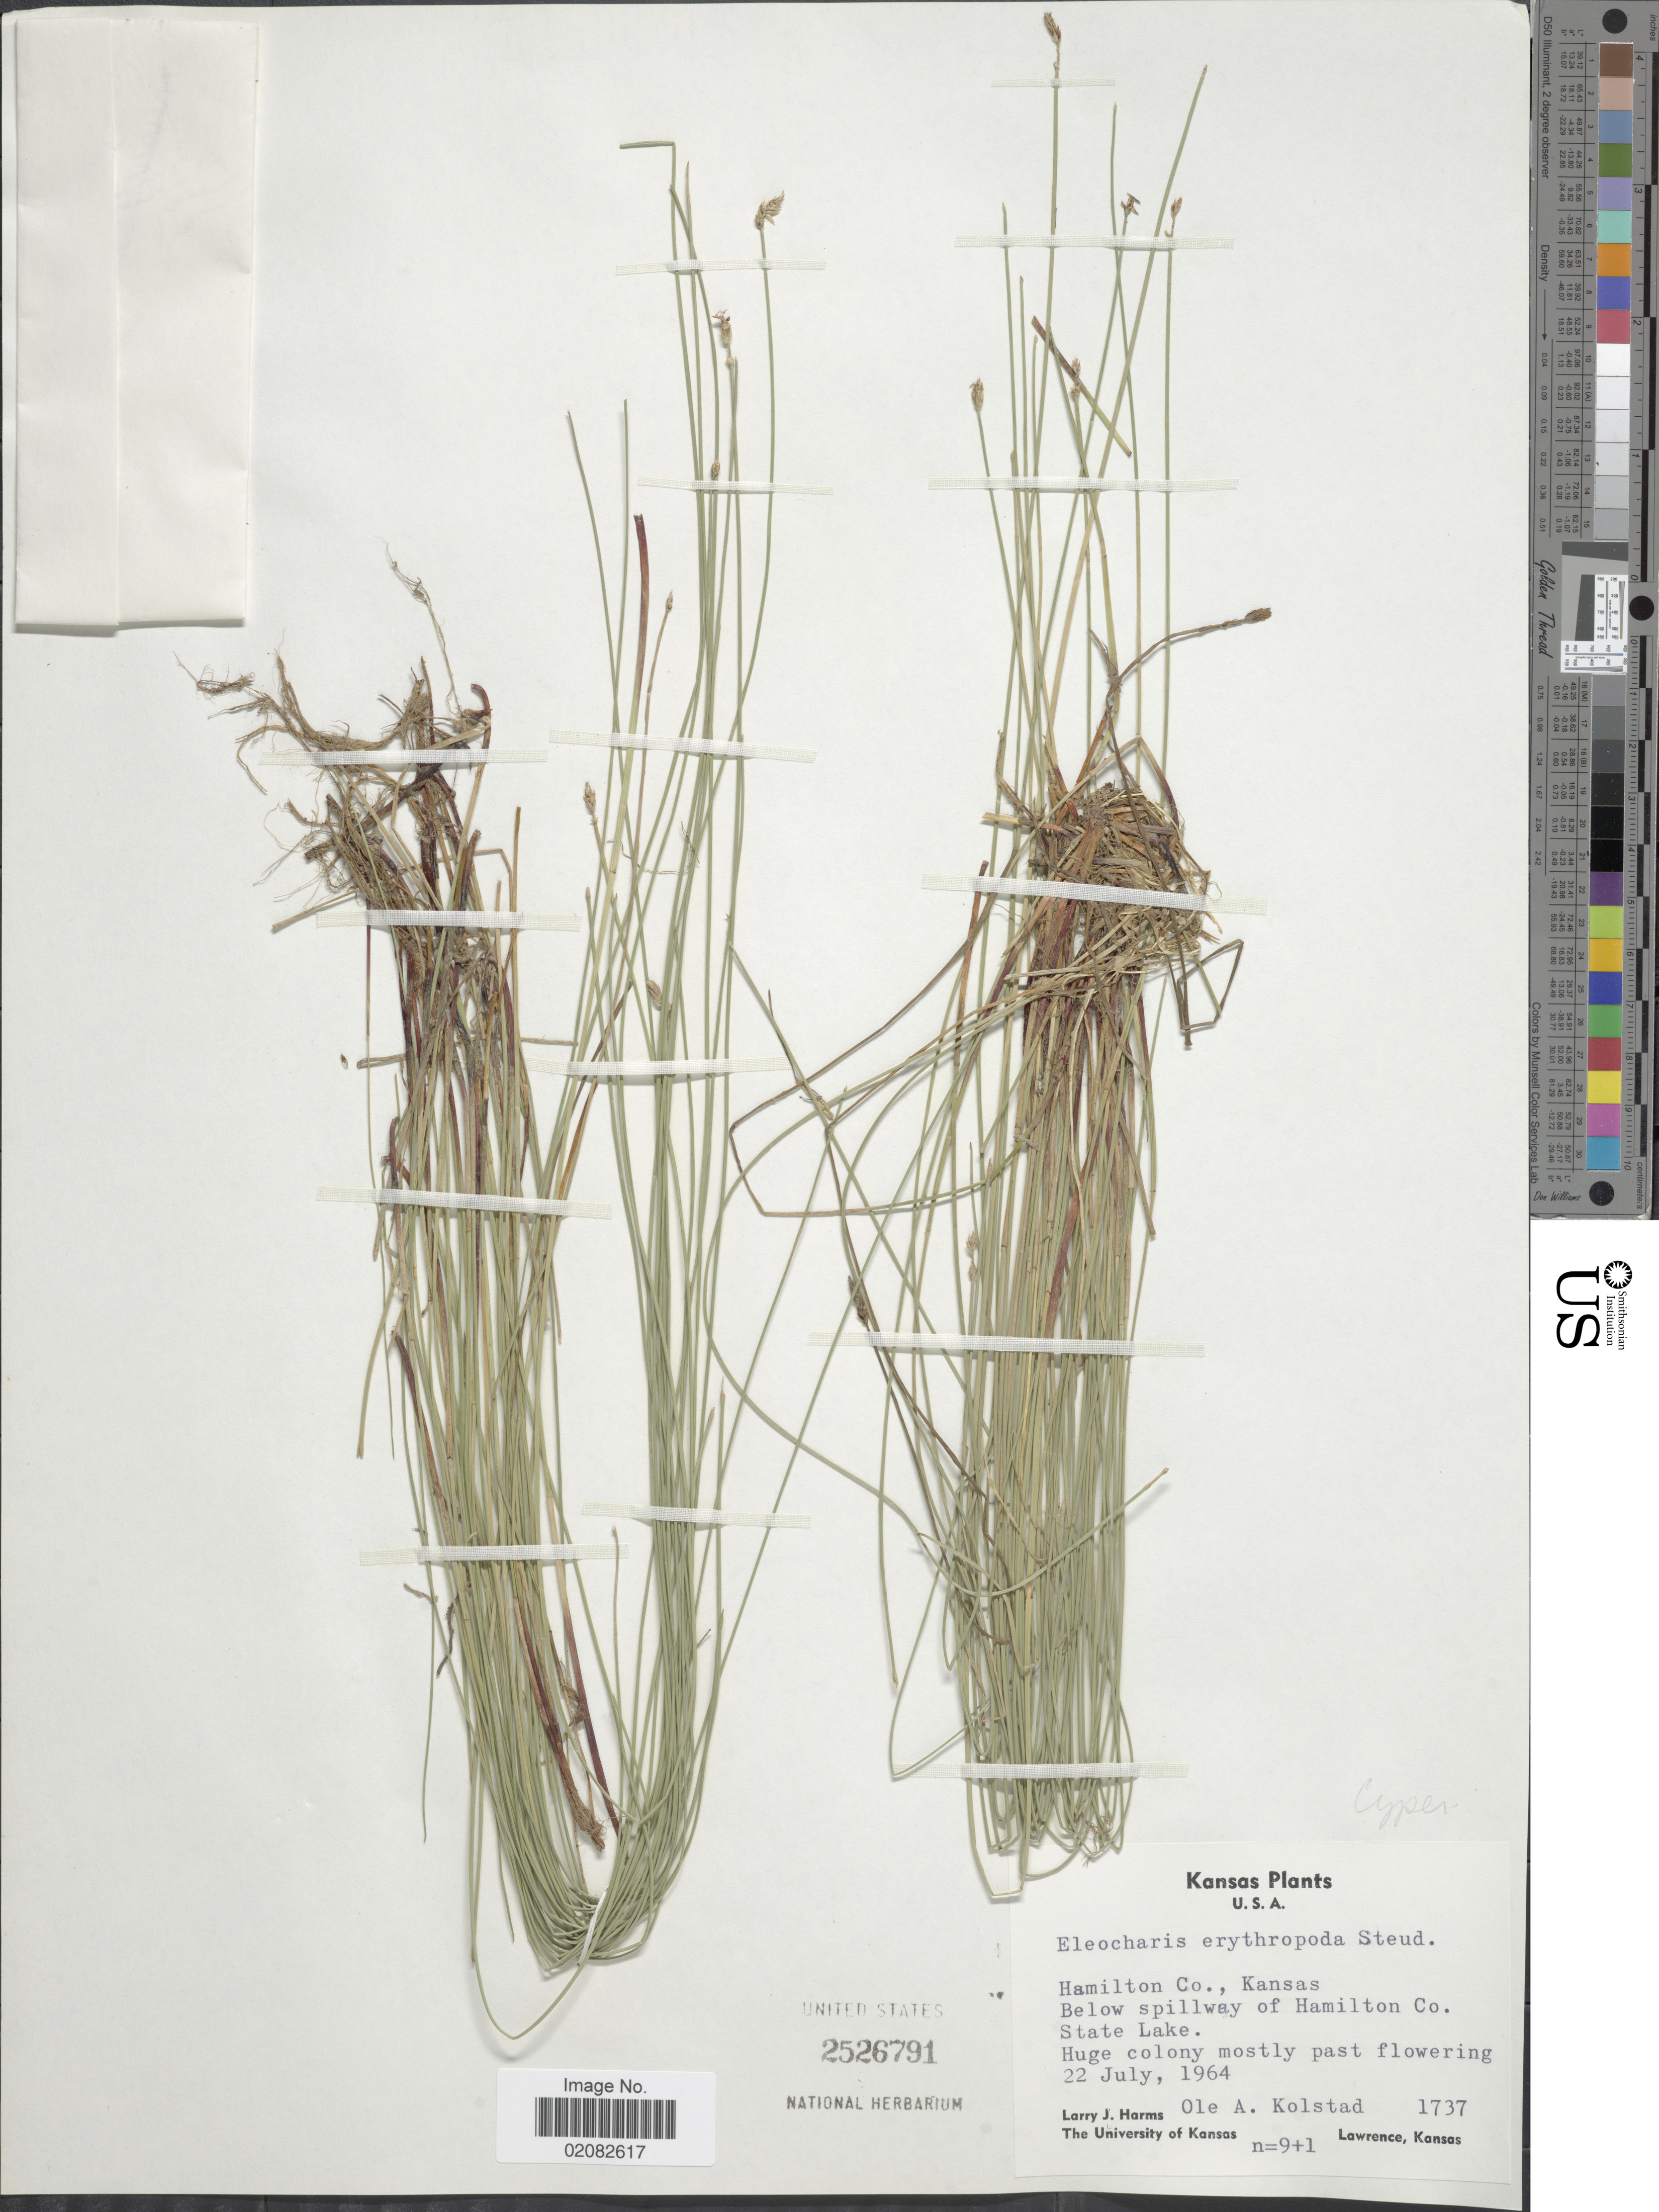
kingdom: Plantae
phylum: Tracheophyta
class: Liliopsida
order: Poales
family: Cyperaceae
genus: Eleocharis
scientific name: Eleocharis erythropoda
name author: Steud.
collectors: L. Harms & O. Kolstad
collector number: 1737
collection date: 1964-07-22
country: United States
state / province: Kansas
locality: Hamilton Co., Below spillway of Hamilton Co., State Lake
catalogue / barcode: US 2526791